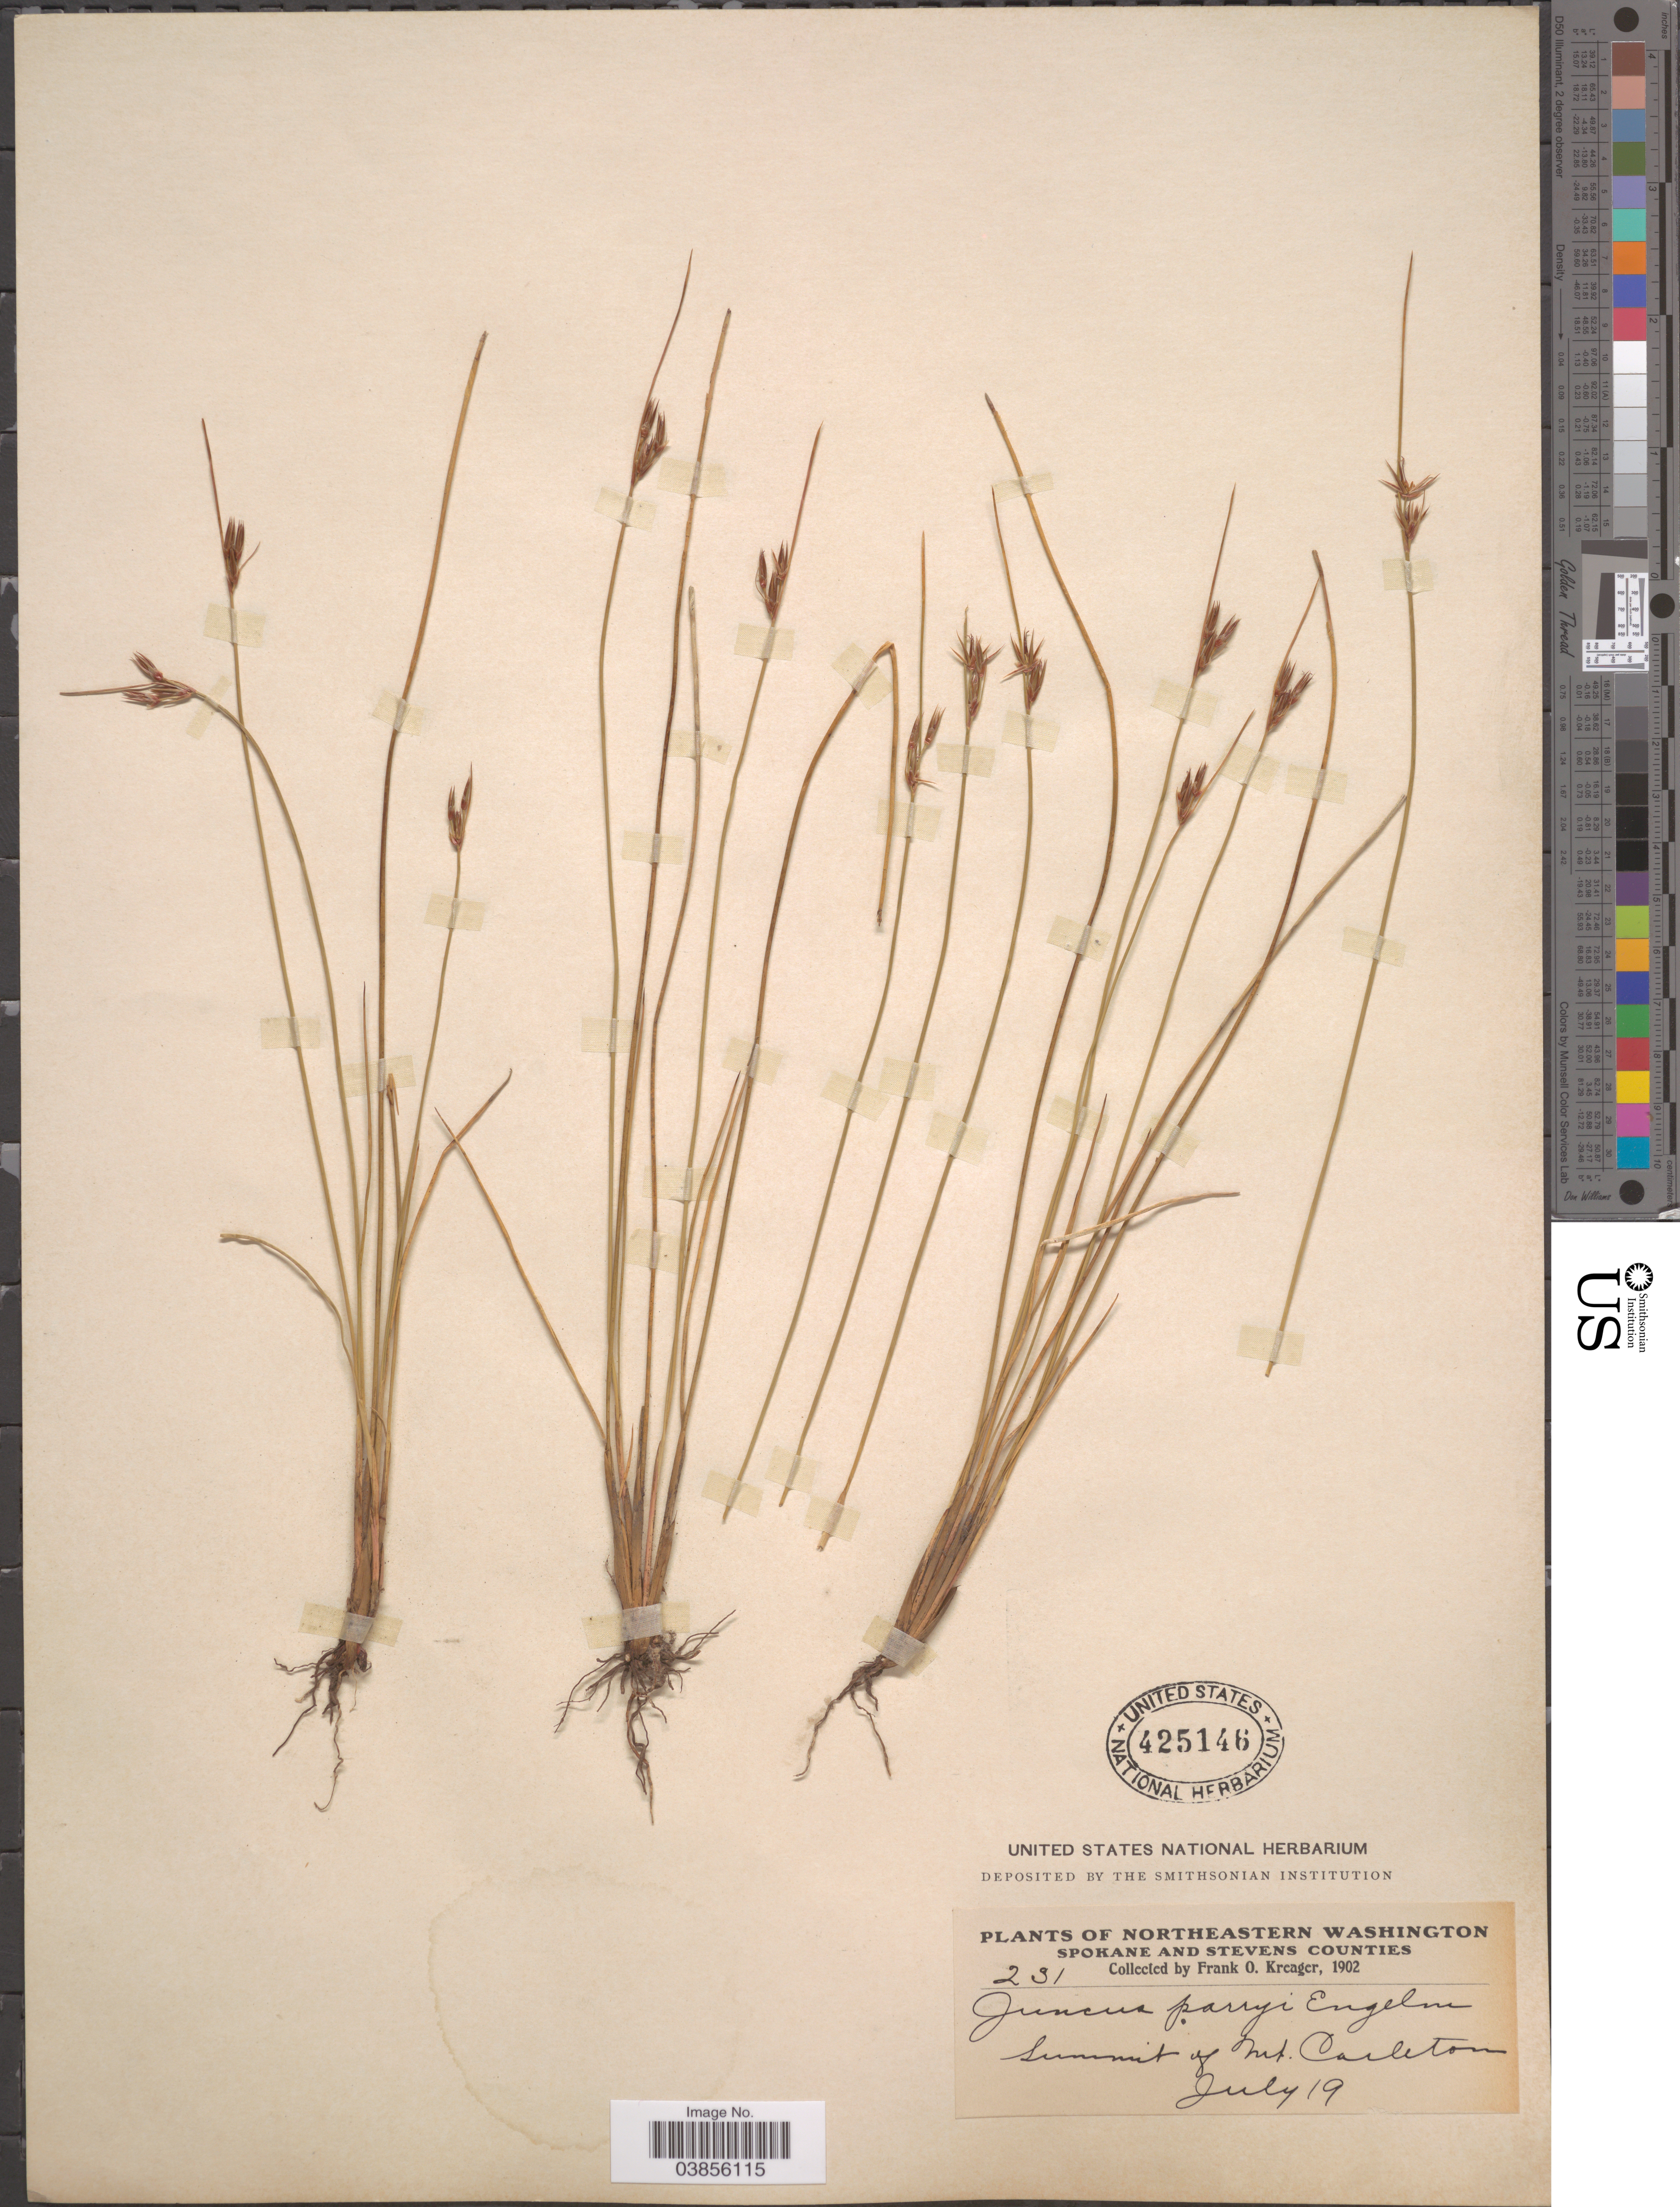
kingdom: Plantae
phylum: Tracheophyta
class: Liliopsida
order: Poales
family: Juncaceae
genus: Juncus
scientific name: Juncus parryi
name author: Engelm.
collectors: F. Kreager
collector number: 231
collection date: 1902-07-19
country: United States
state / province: Washington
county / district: Spokane / Stevens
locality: Northeastern Washington. Spokane and Stevens Counties. Summit of Carleton.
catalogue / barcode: US 425146